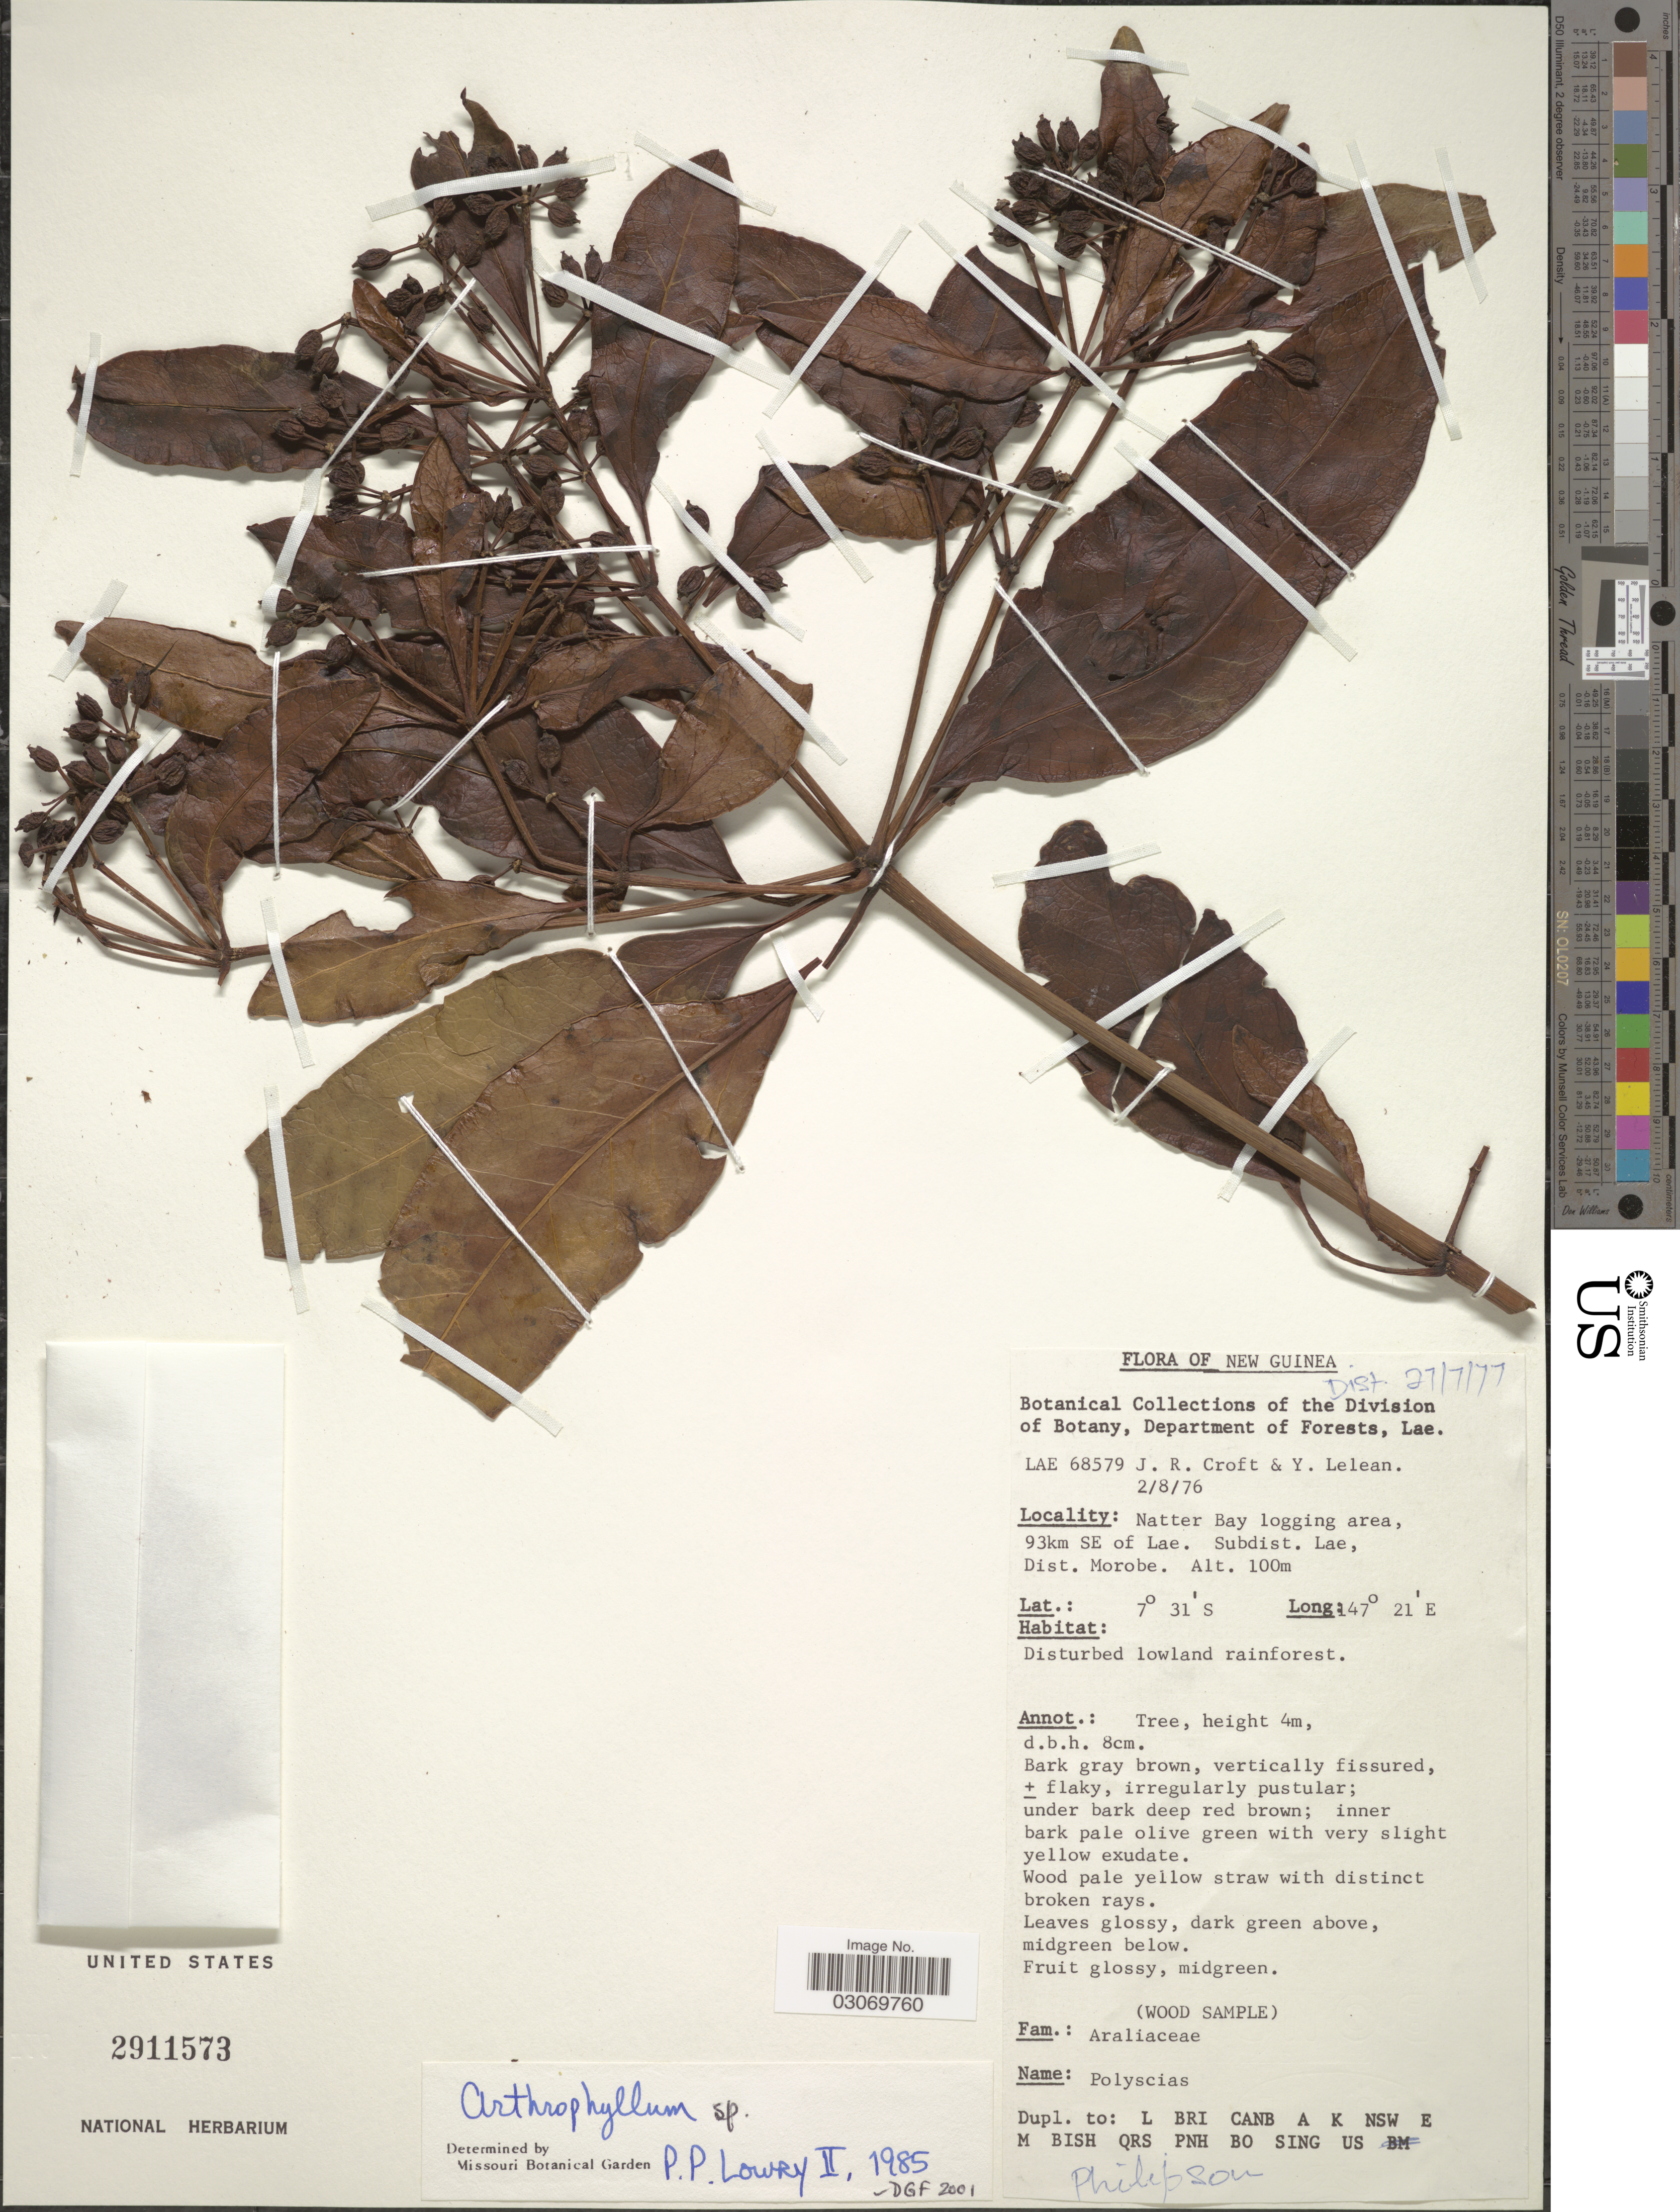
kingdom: Plantae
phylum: Tracheophyta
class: Magnoliopsida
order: Apiales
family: Araliaceae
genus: Arthrophyllum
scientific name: Arthrophyllum sp.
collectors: J. R. Croft & Y. Lelean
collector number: LAE68579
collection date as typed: Transcribed d/m/y: 2/8/76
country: Papua New Guinea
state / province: Morobe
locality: New Guinea, Natter Bay logging area, 93km SE of Lae. Subdist. Lae, Dist. Morobe.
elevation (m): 100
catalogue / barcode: US 2911573